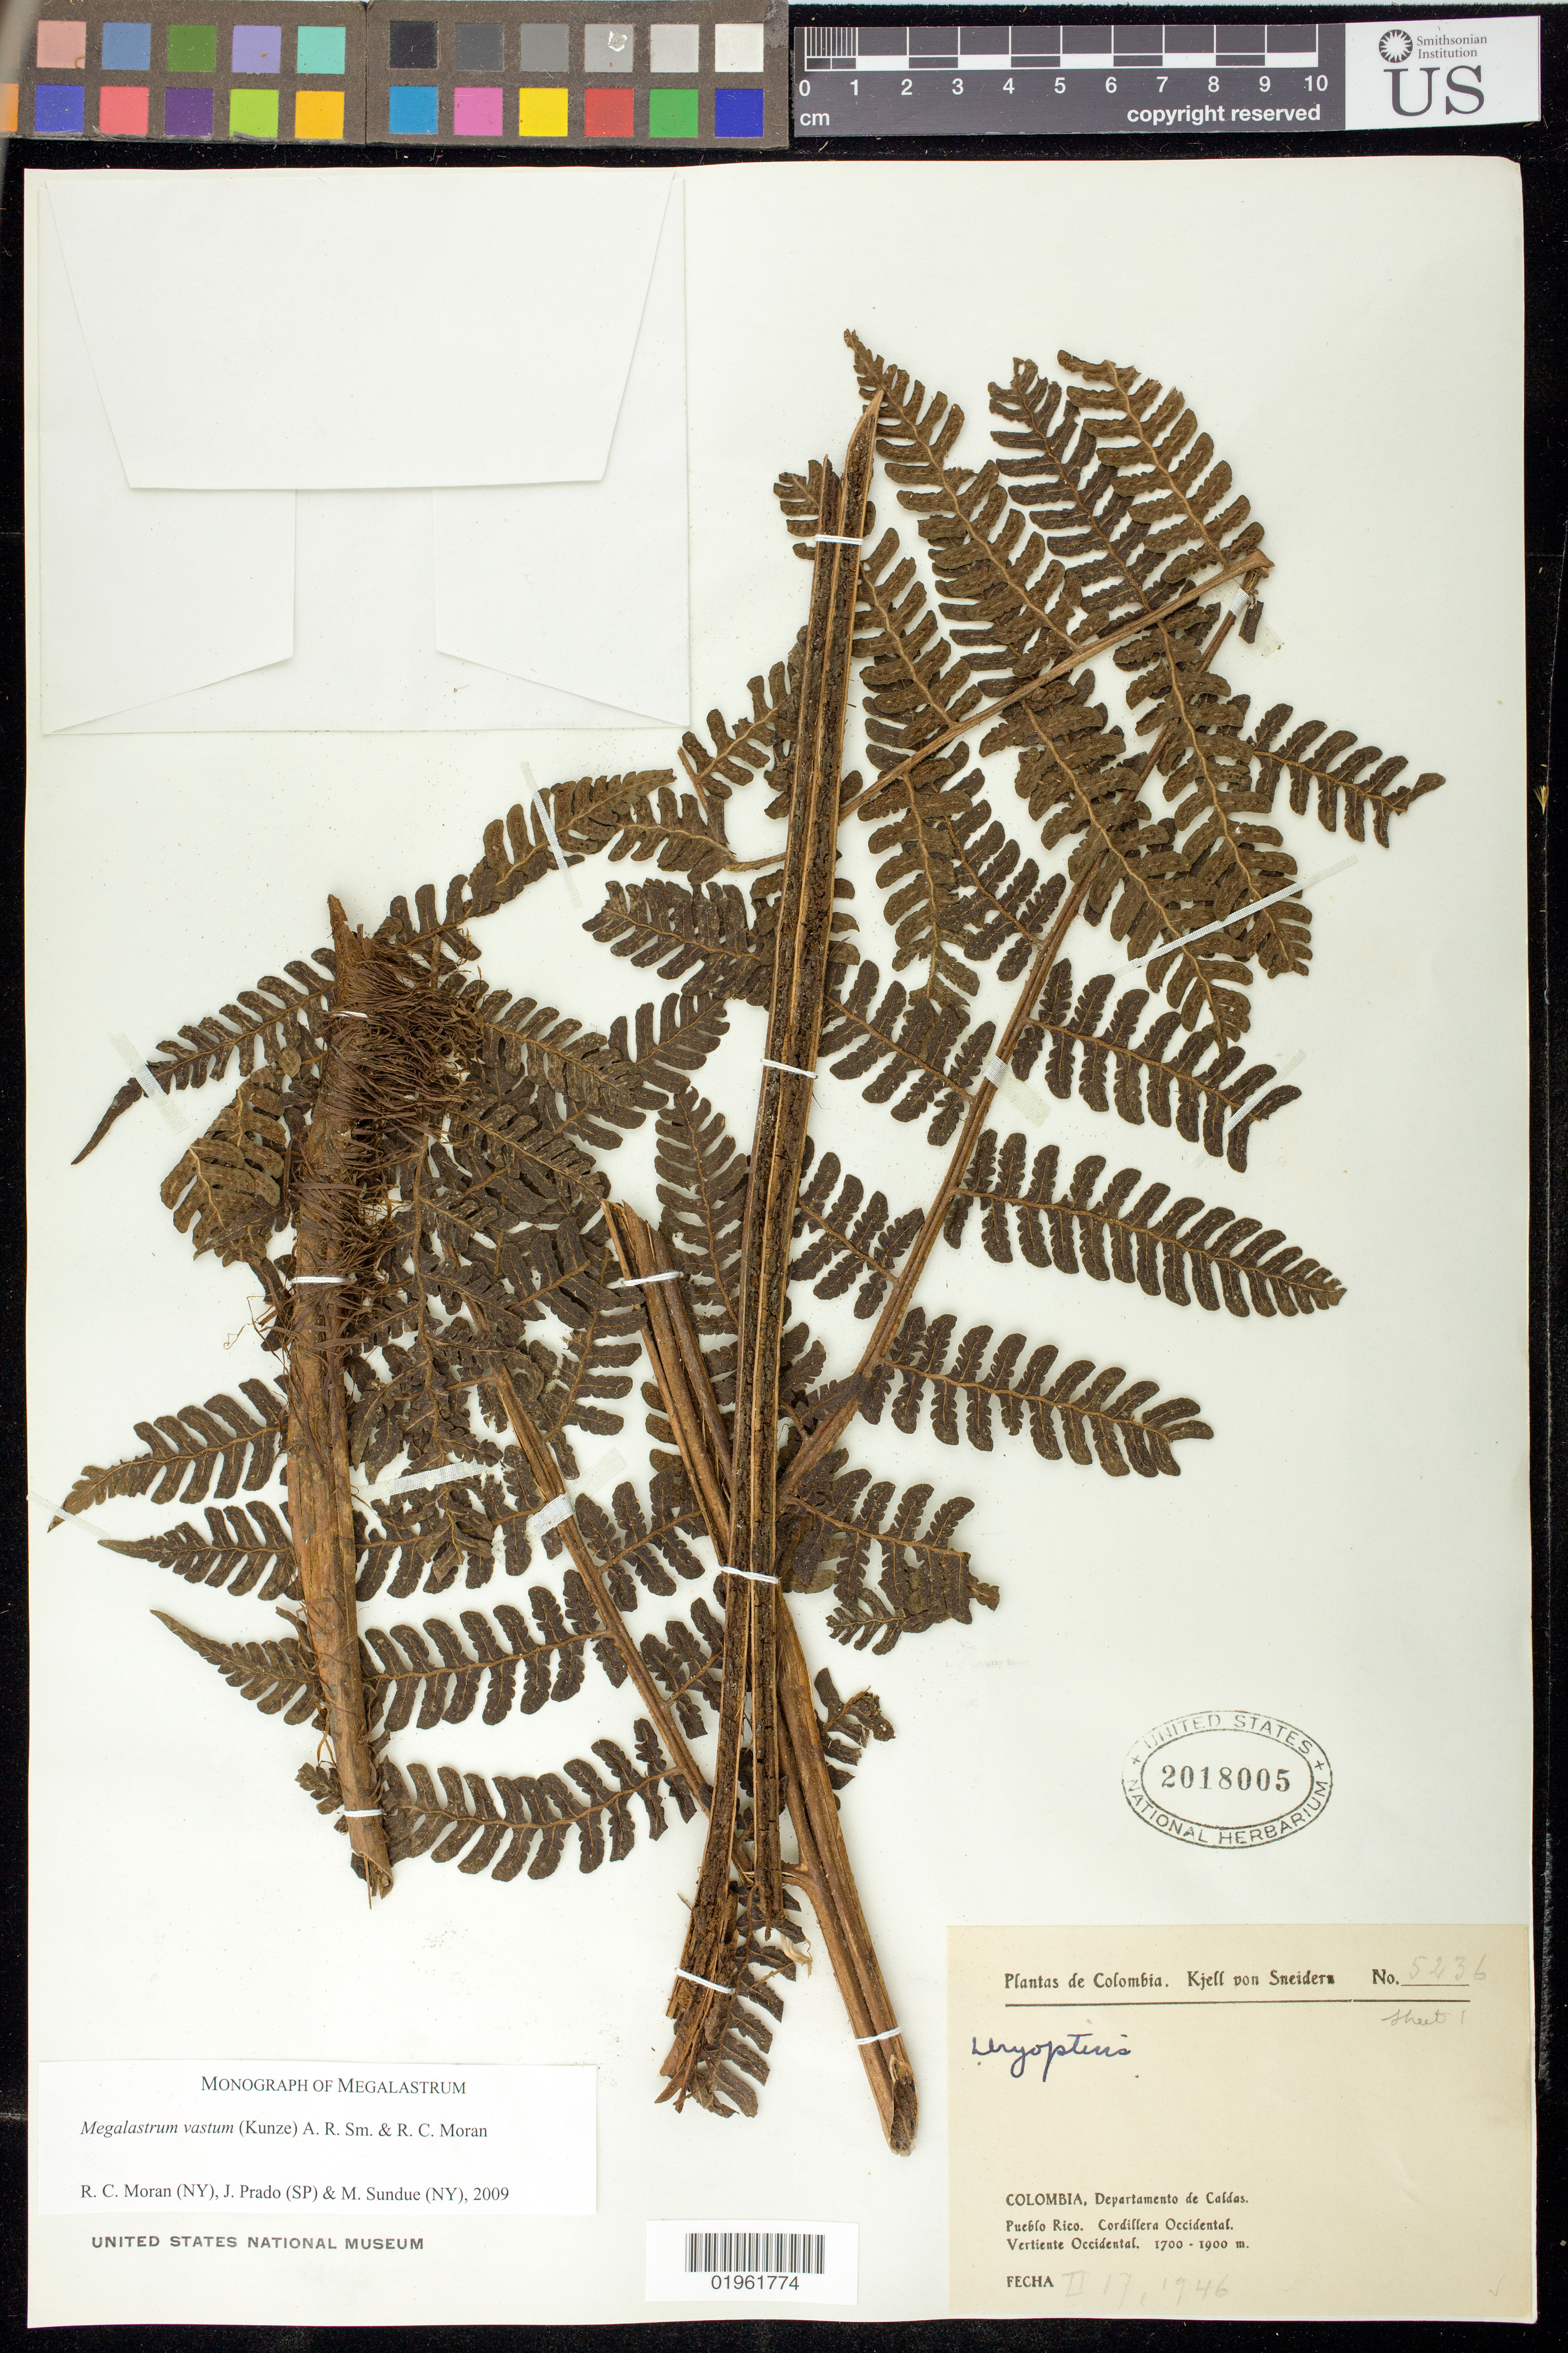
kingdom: Plantae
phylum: Tracheophyta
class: Polypodiopsida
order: Polypodiales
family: Dryopteridaceae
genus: Megalastrum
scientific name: Megalastrum vastum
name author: (Kunze) A.R. Sm. & R.C. Moran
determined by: Moran, R. C.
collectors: K. von Sneidern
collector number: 5236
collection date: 1946-02-17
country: Colombia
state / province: Caldas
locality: Pueblo Rico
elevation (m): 1700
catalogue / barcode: US 2018005